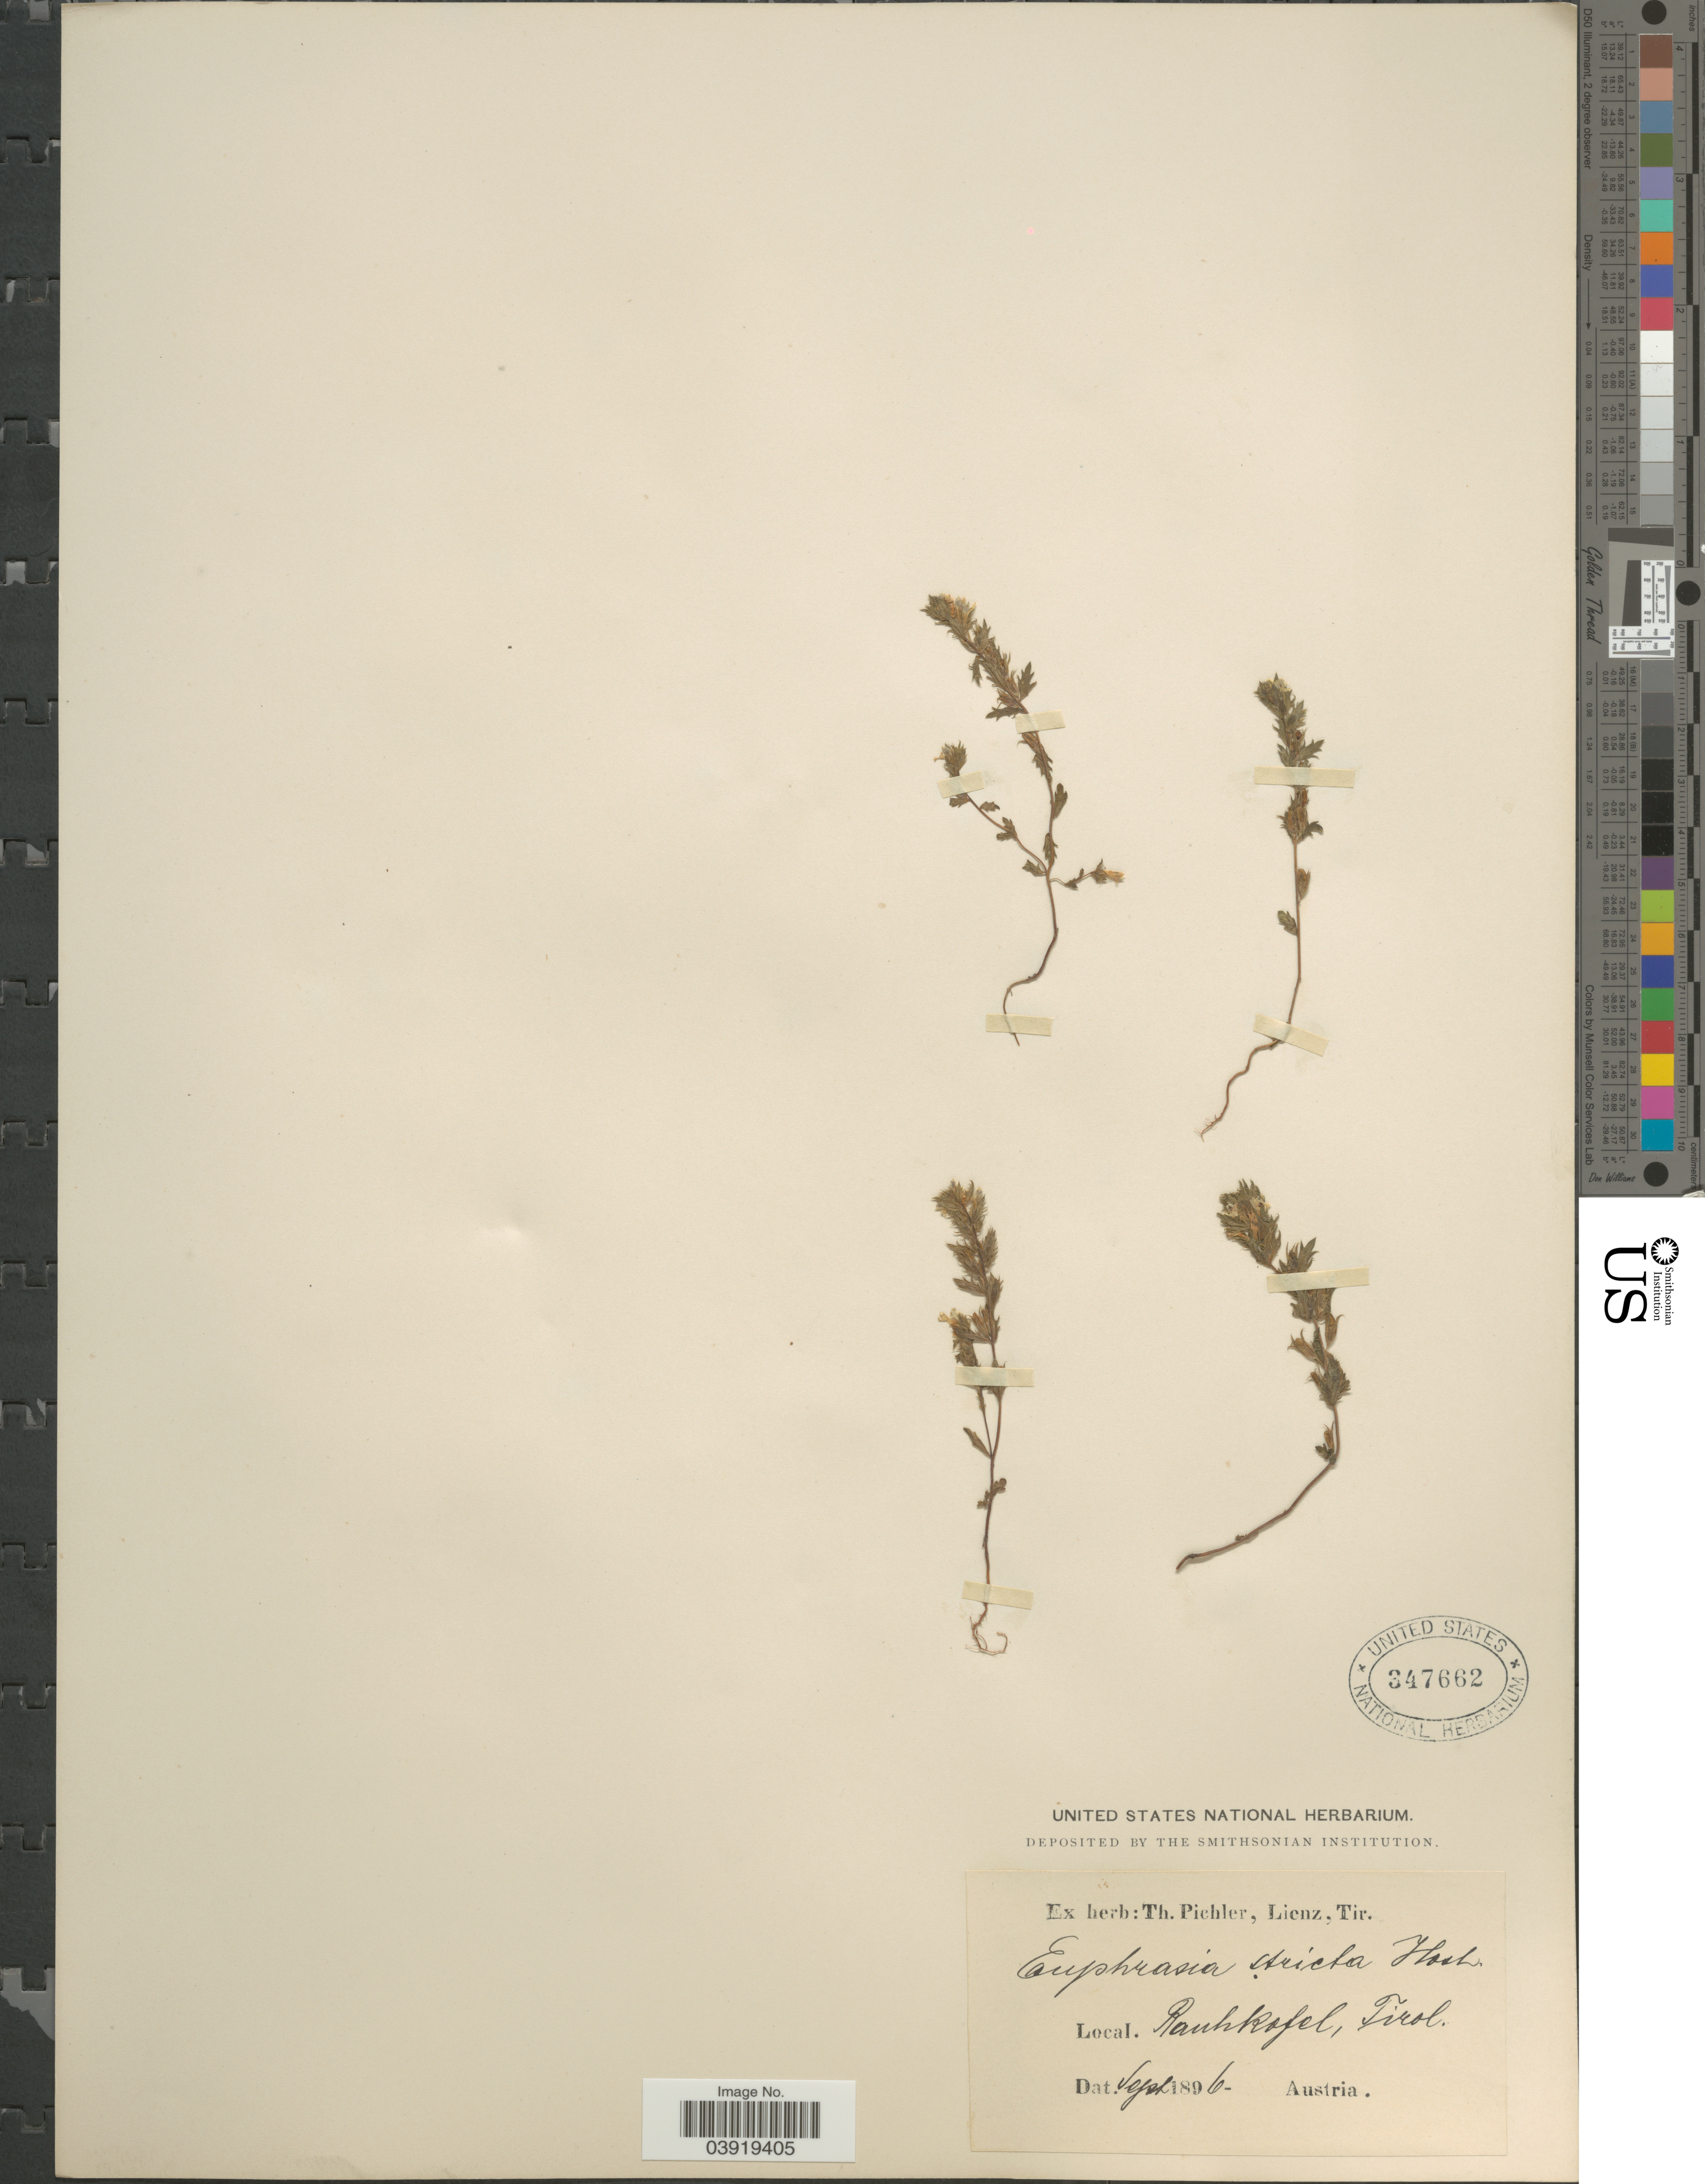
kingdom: Plantae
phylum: Tracheophyta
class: Magnoliopsida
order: Lamiales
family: Orobanchaceae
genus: Euphrasia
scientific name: Euphrasia stricta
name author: Kunth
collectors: ex herb. T. Pichler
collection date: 1896-09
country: Austria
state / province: Tirol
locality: Rauhkofel.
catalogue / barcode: US 347662